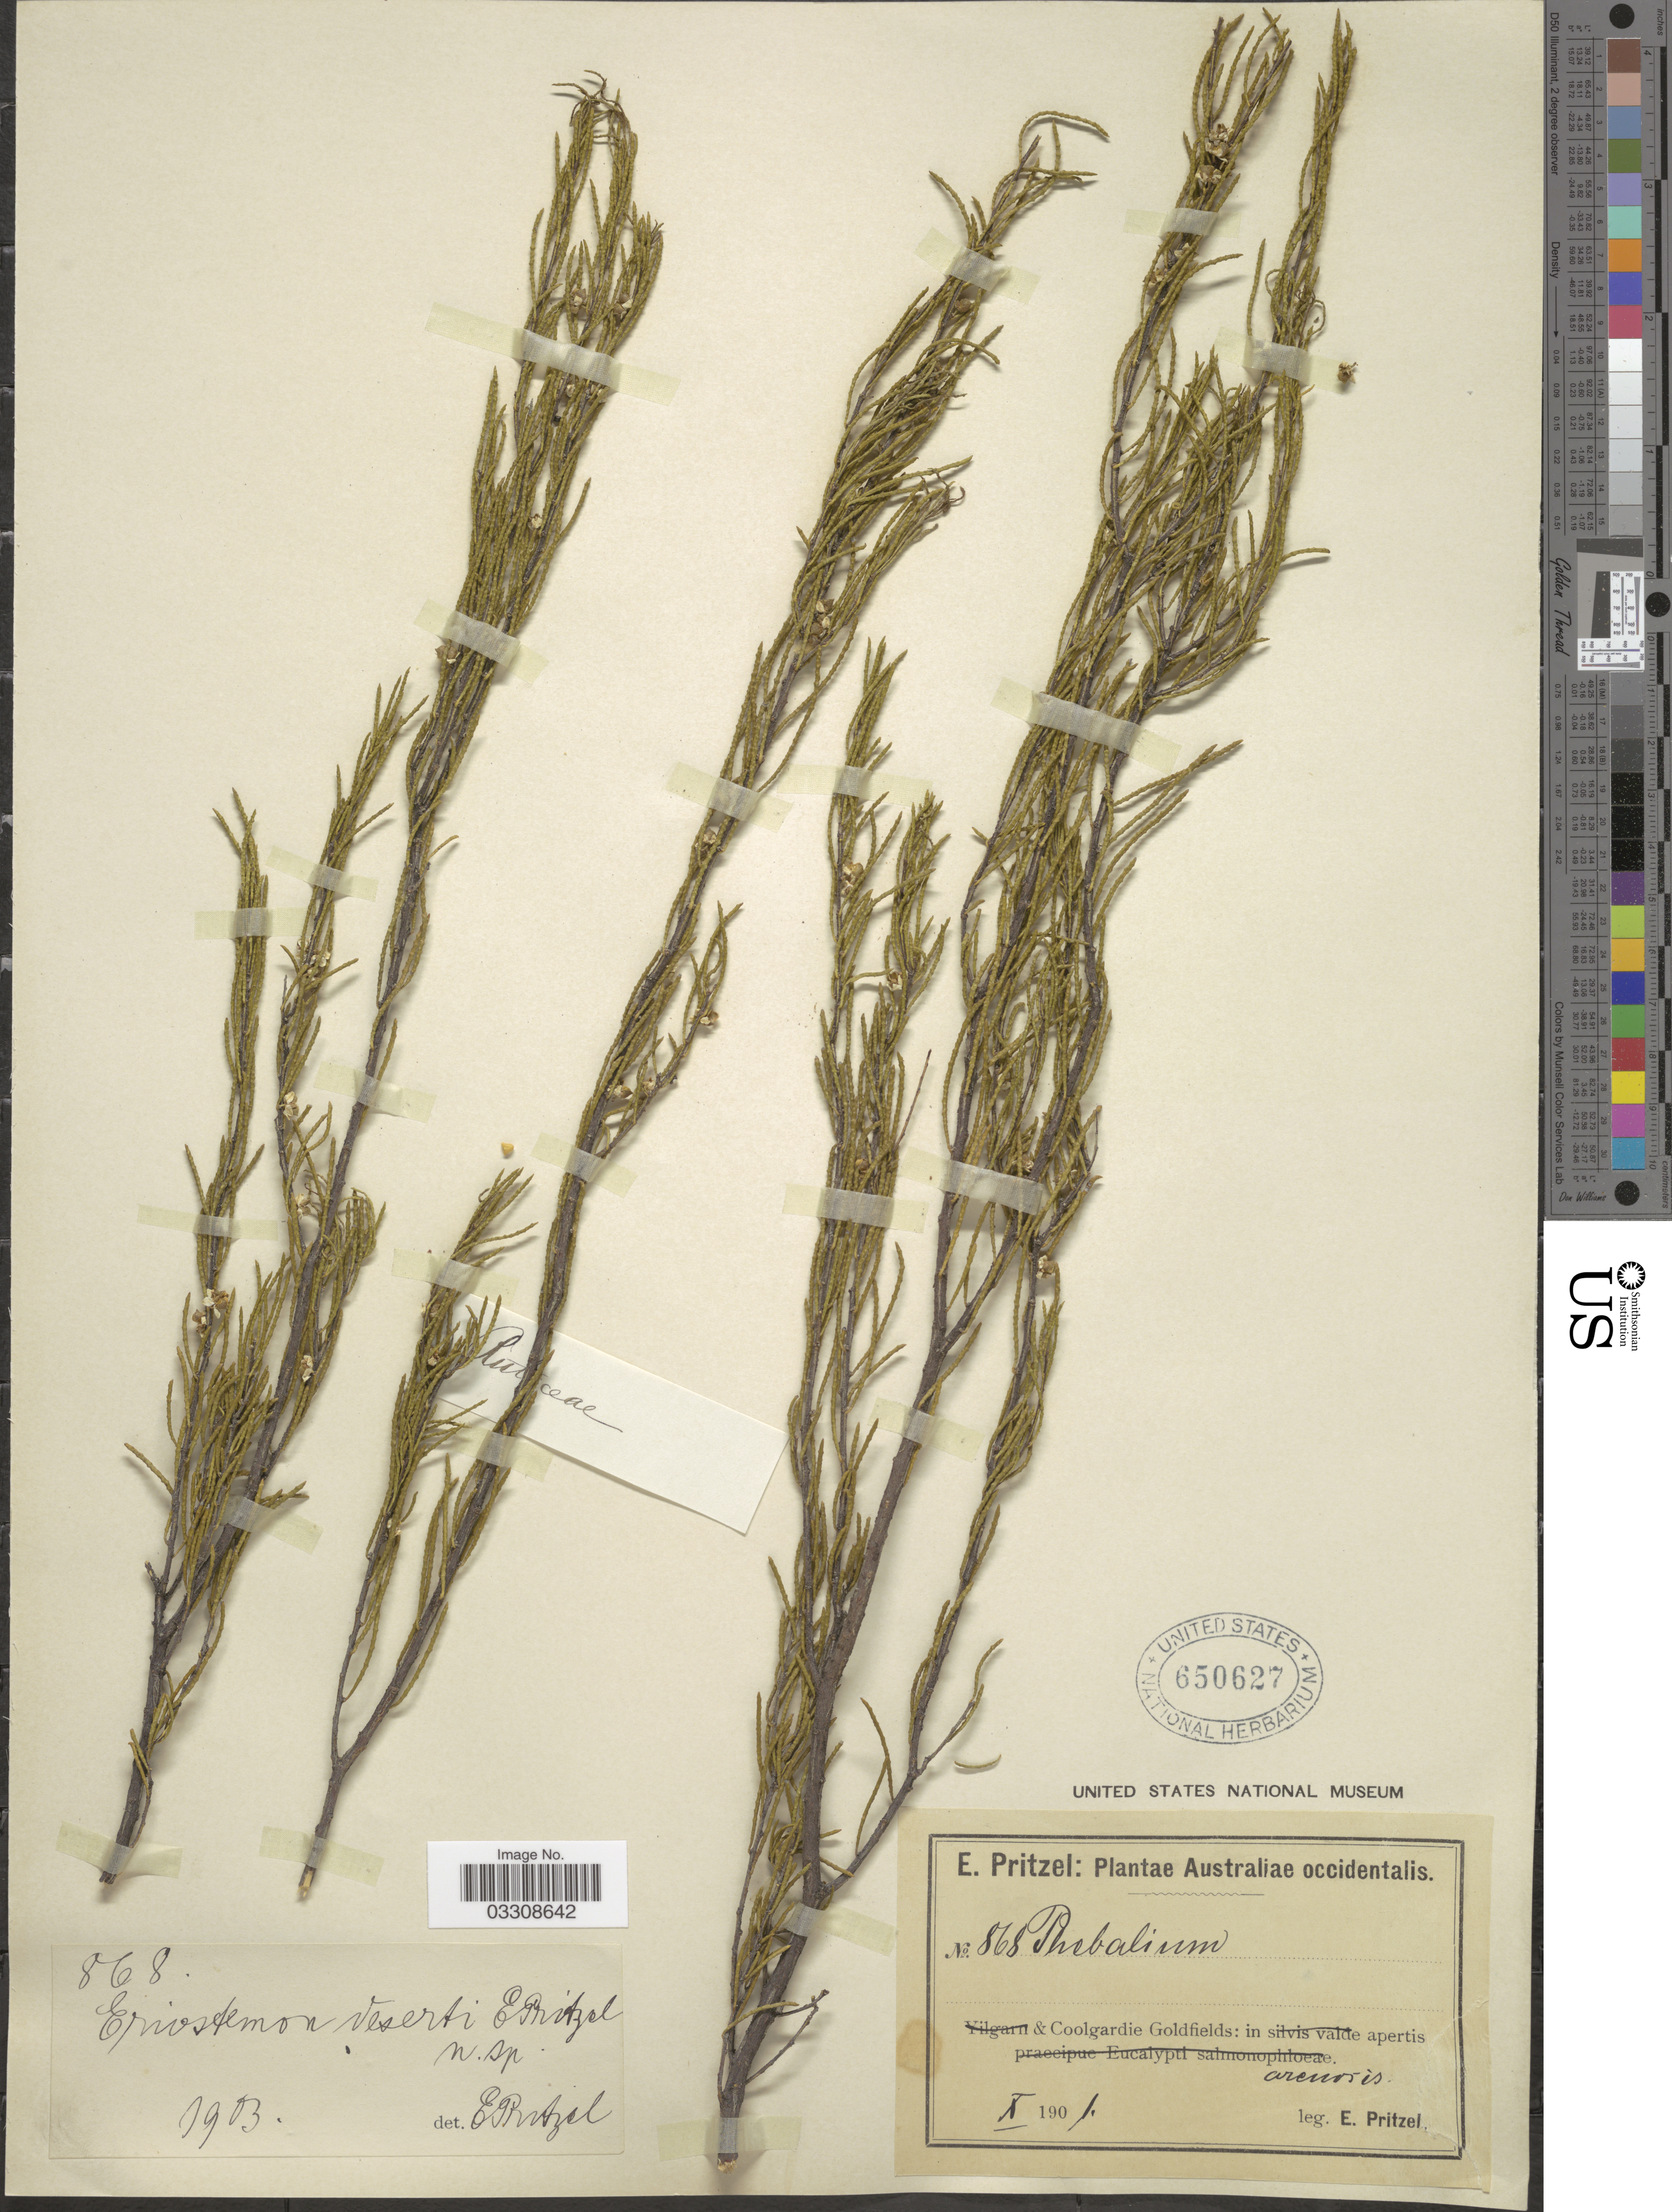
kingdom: Plantae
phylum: Tracheophyta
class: Magnoliopsida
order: Sapindales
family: Rutaceae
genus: Eriostemon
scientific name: Eriostemon deserti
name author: E. Pritz.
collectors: E. G. Pritzel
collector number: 868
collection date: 1901-10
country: Australia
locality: Australiae occidentalis, Coolgardie Goldfields: in apertis.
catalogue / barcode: US 650627